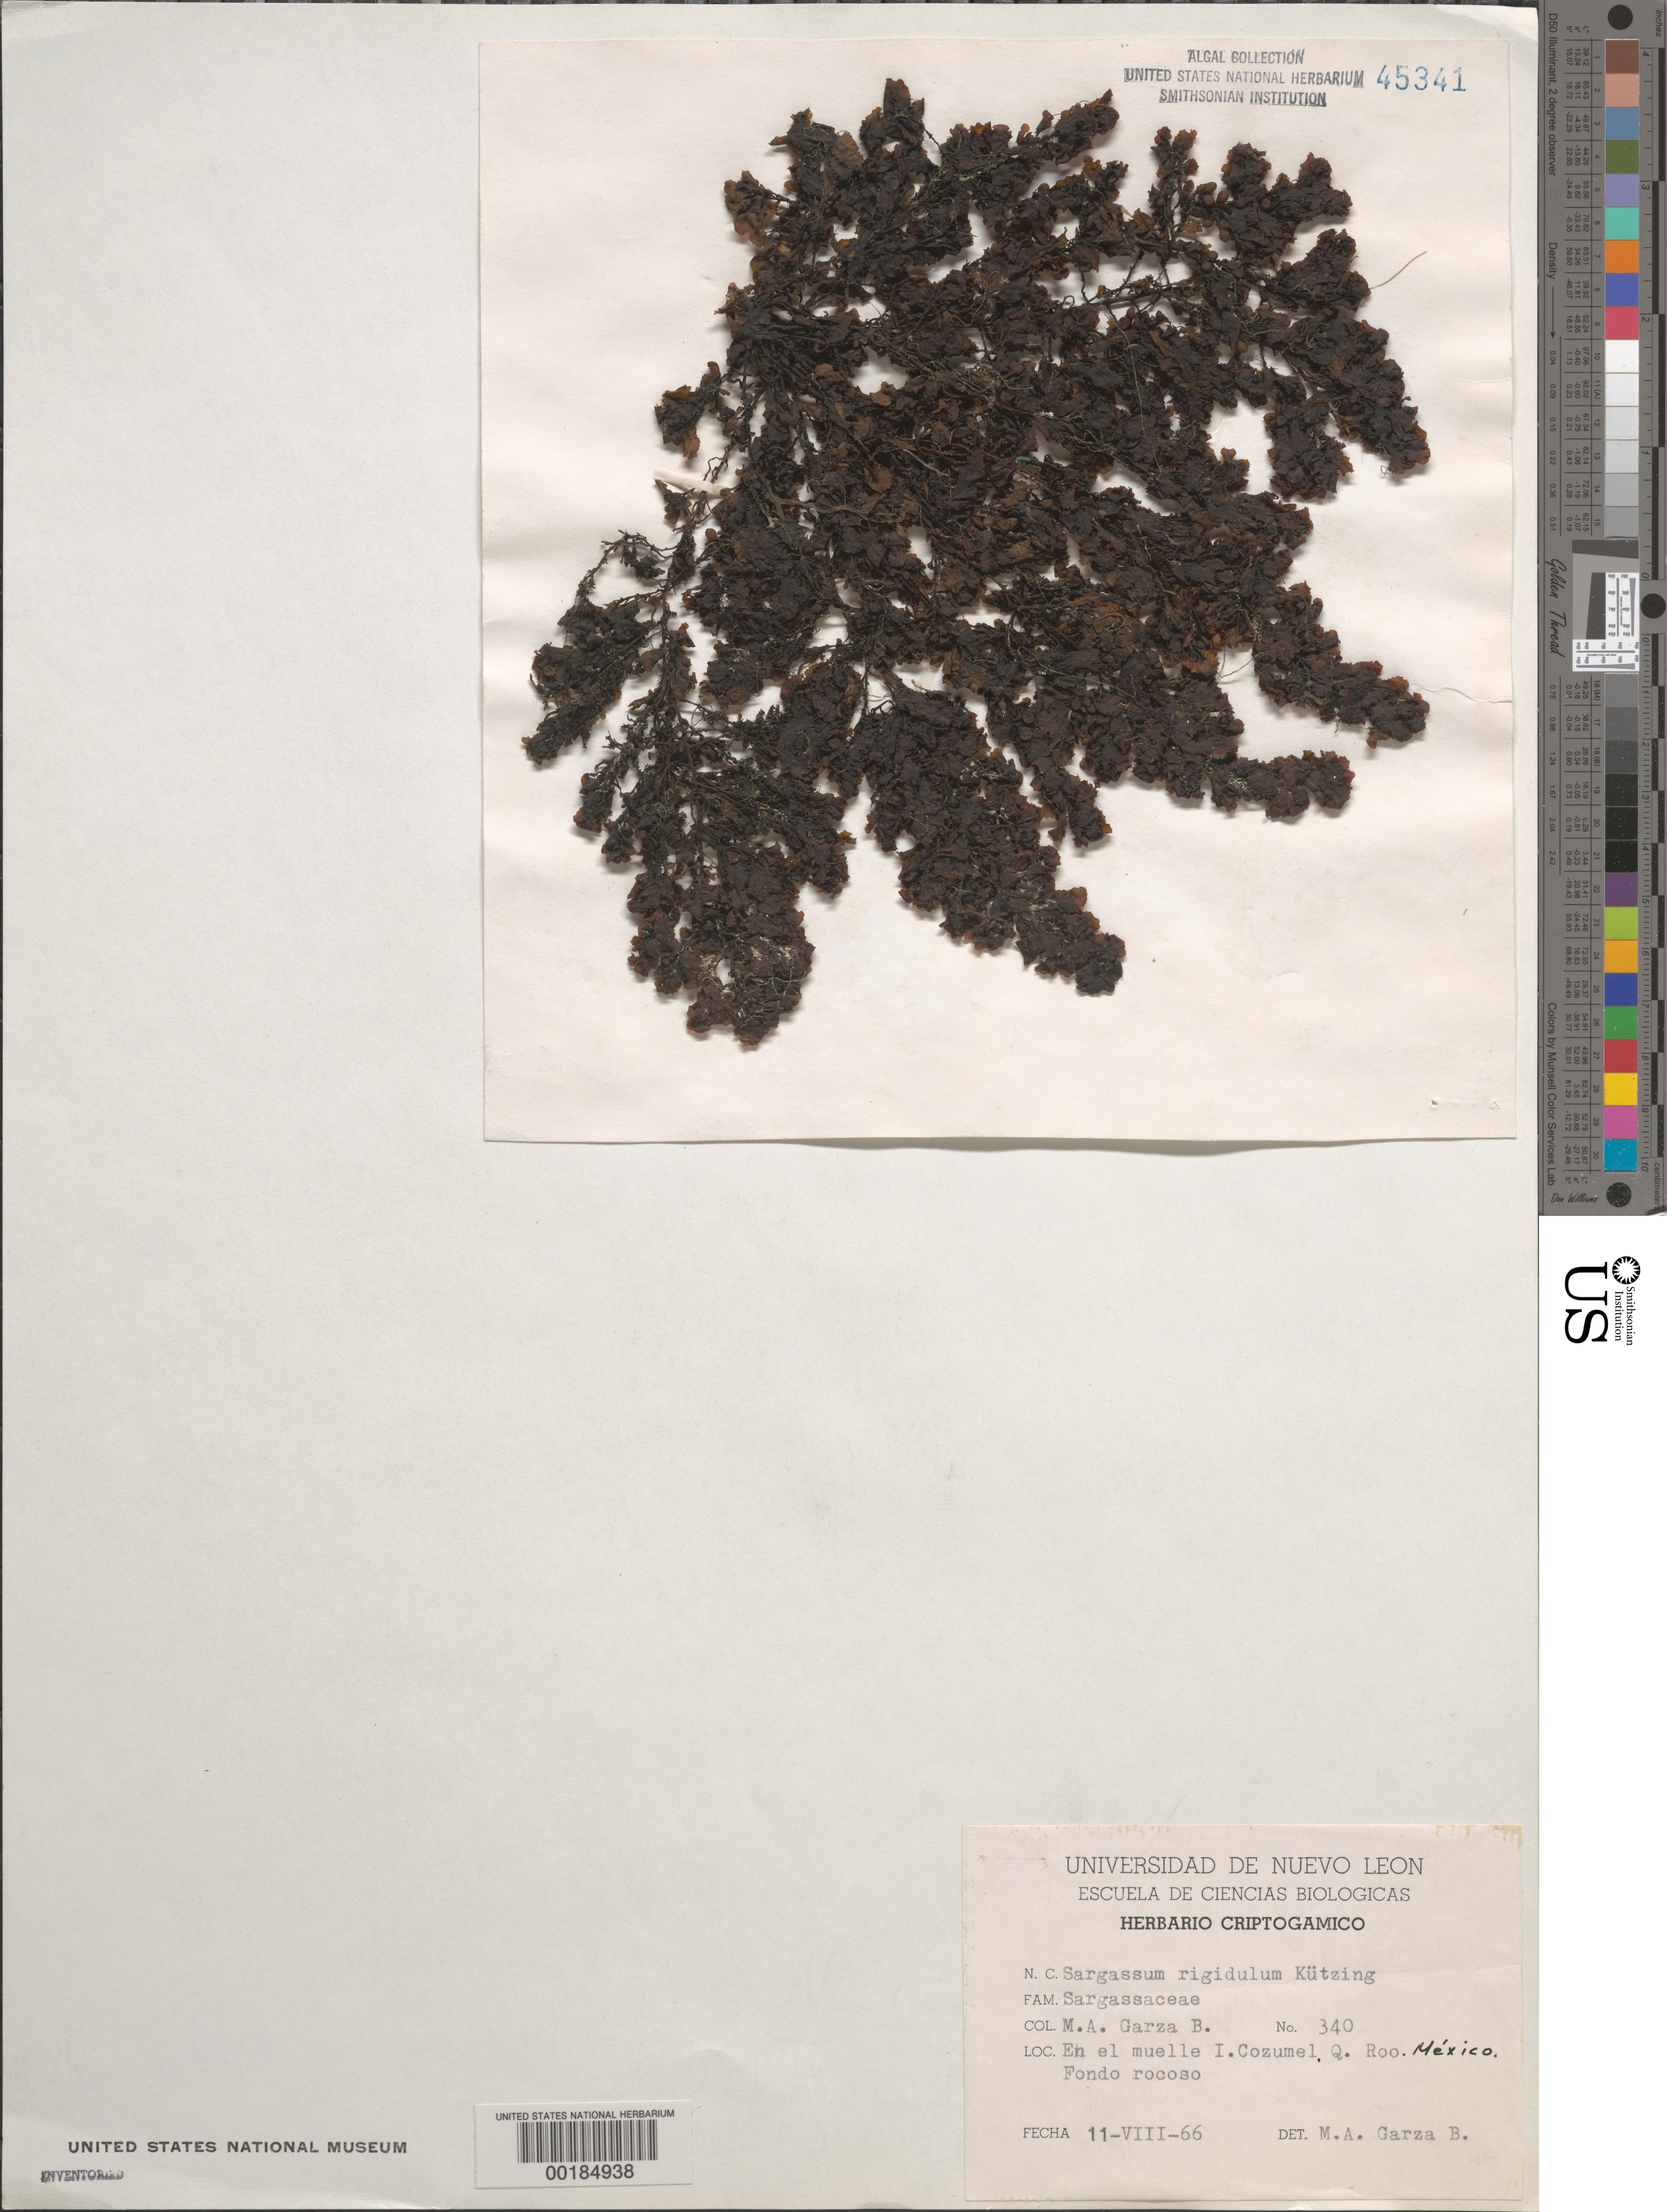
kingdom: Chromista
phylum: Ochrophyta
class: Phaeophyceae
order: Fucales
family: Sargassaceae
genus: Sargassum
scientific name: Sargassum rigidulum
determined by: Garza Barrientos, M. A.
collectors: M. Garza Barrientos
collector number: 340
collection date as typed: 11 Aug 1966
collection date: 1966-08-11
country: Mexico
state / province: Quintana Roo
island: Isla Cozumel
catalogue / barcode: US 45341